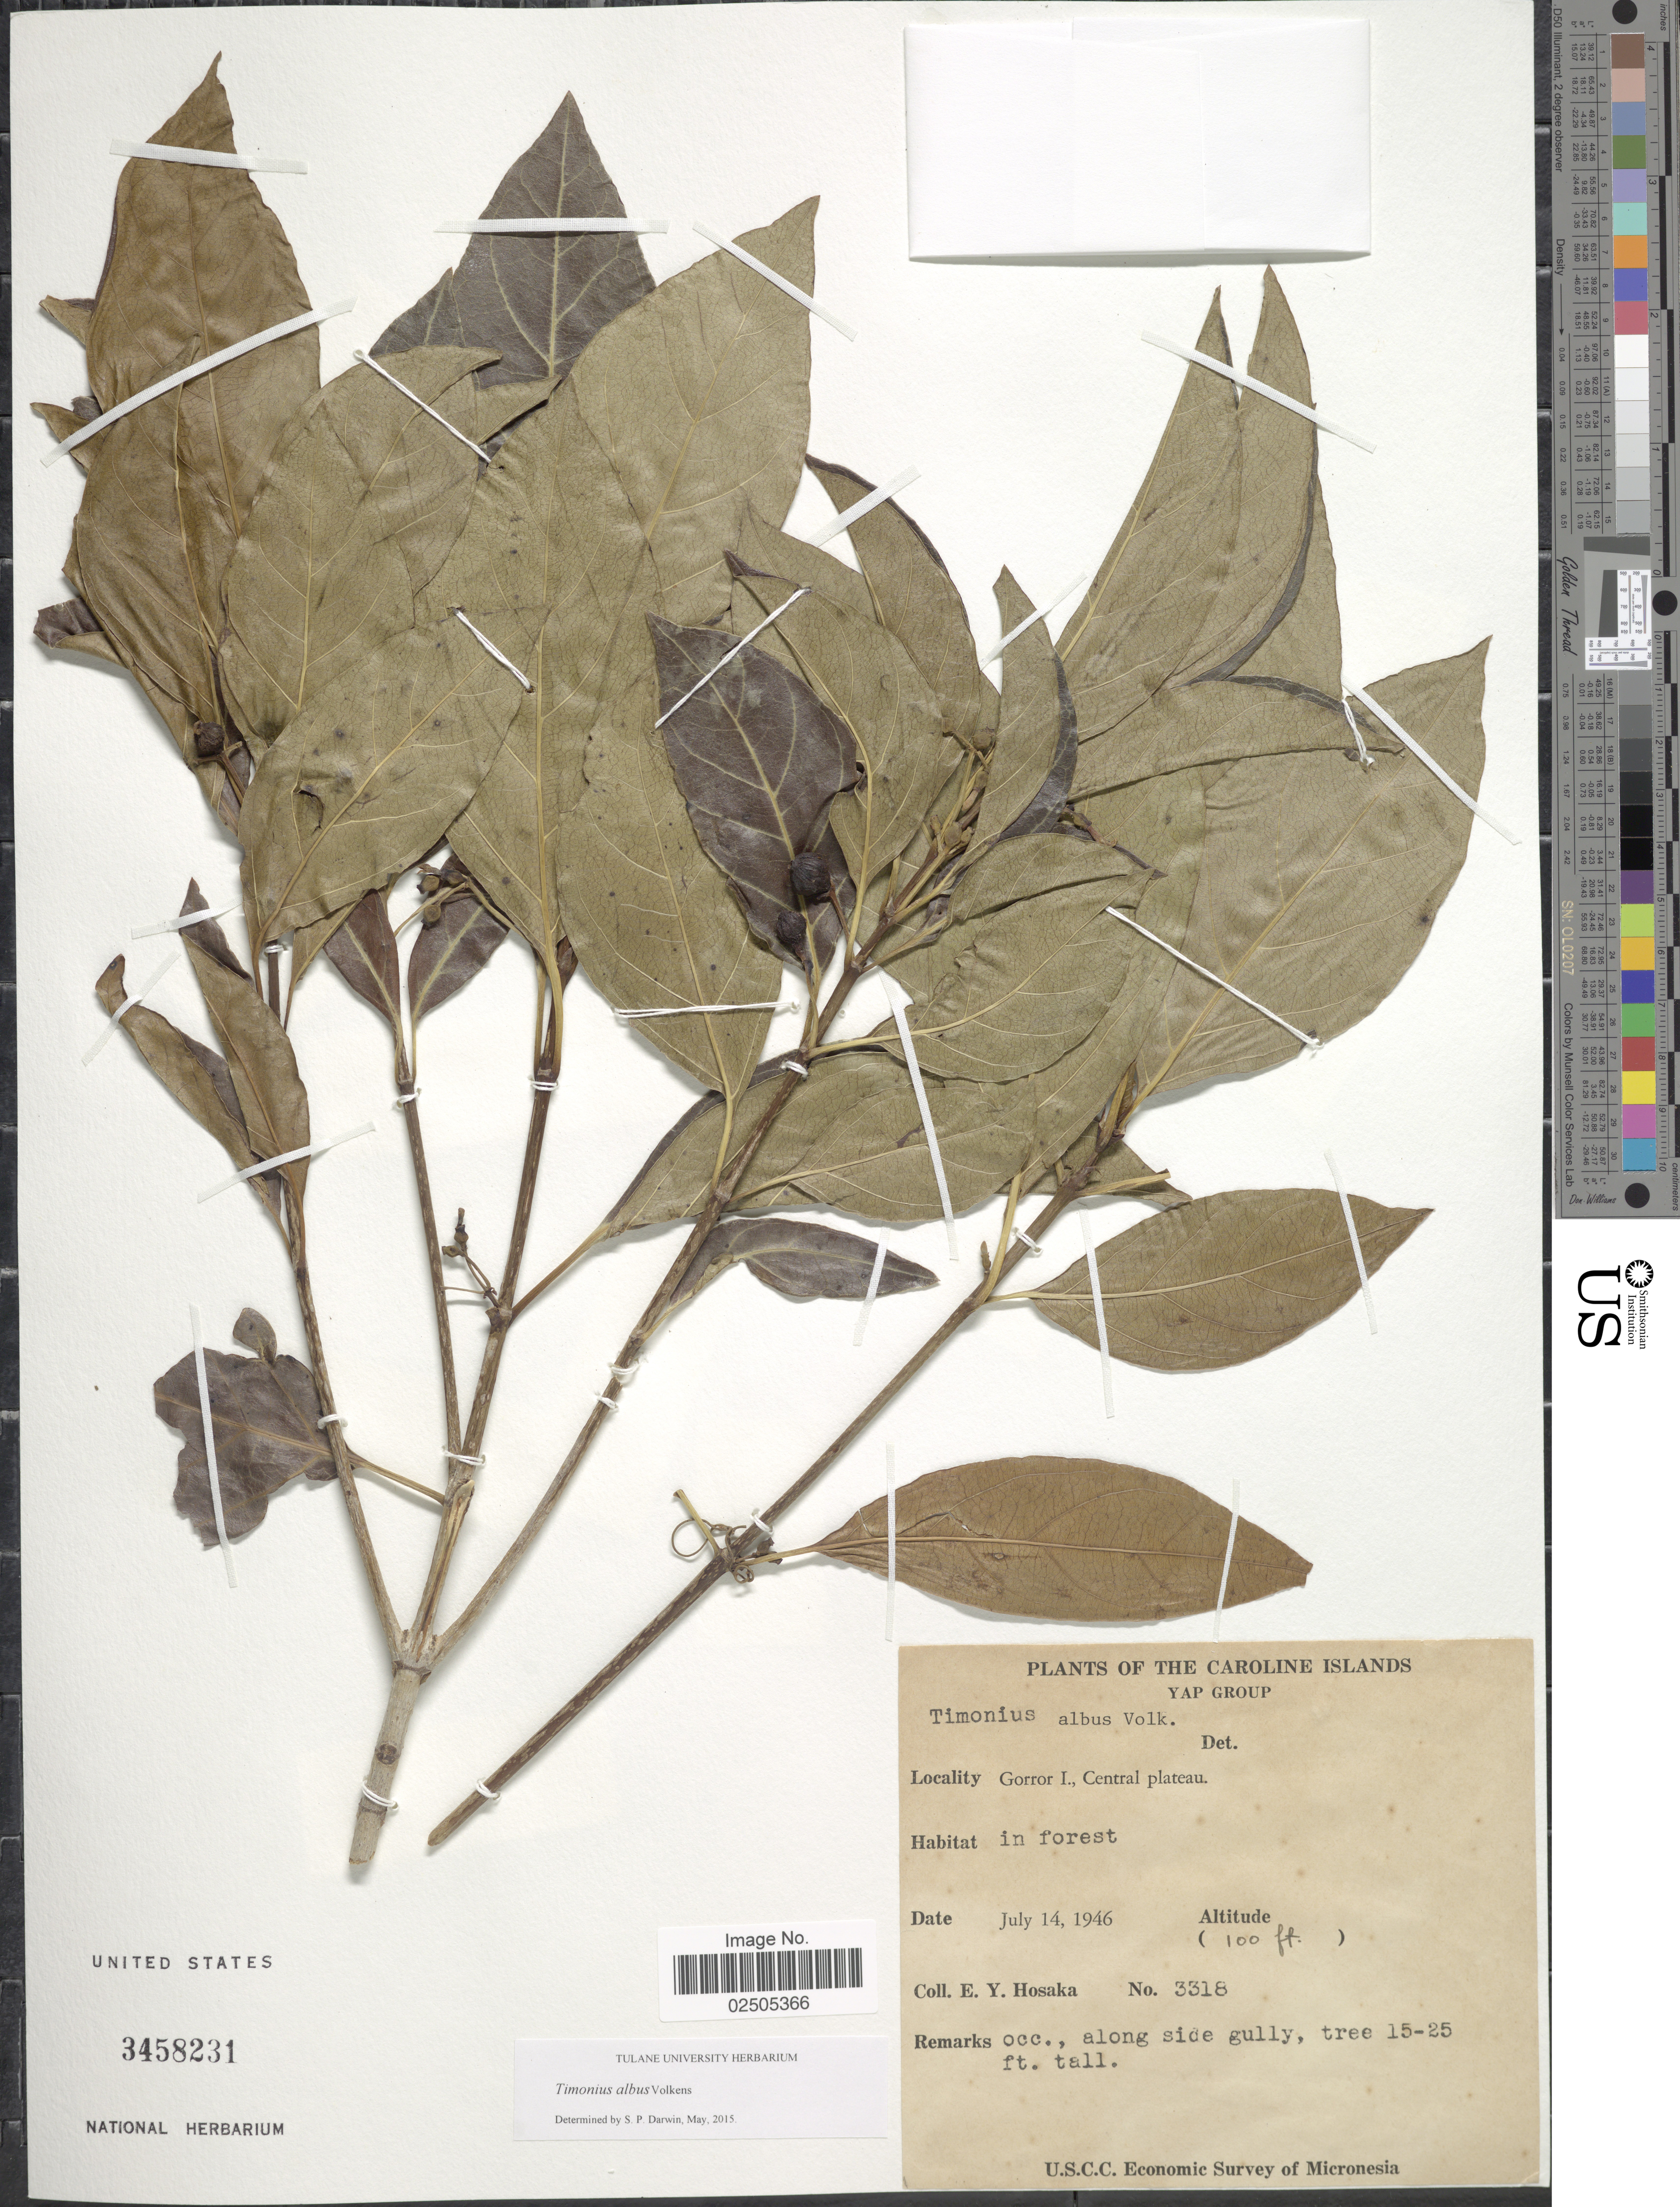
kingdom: Plantae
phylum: Tracheophyta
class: Magnoliopsida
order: Gentianales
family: Rubiaceae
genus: Timonius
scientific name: Timonius albus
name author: Volkens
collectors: E. Y. Hosaka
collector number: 3318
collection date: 1946-07-14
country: Micronesia, Federated States of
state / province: Yap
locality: The Caroline Islands, Yap Group, Gorror I., Central Plateau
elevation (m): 30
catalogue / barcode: US 3458231